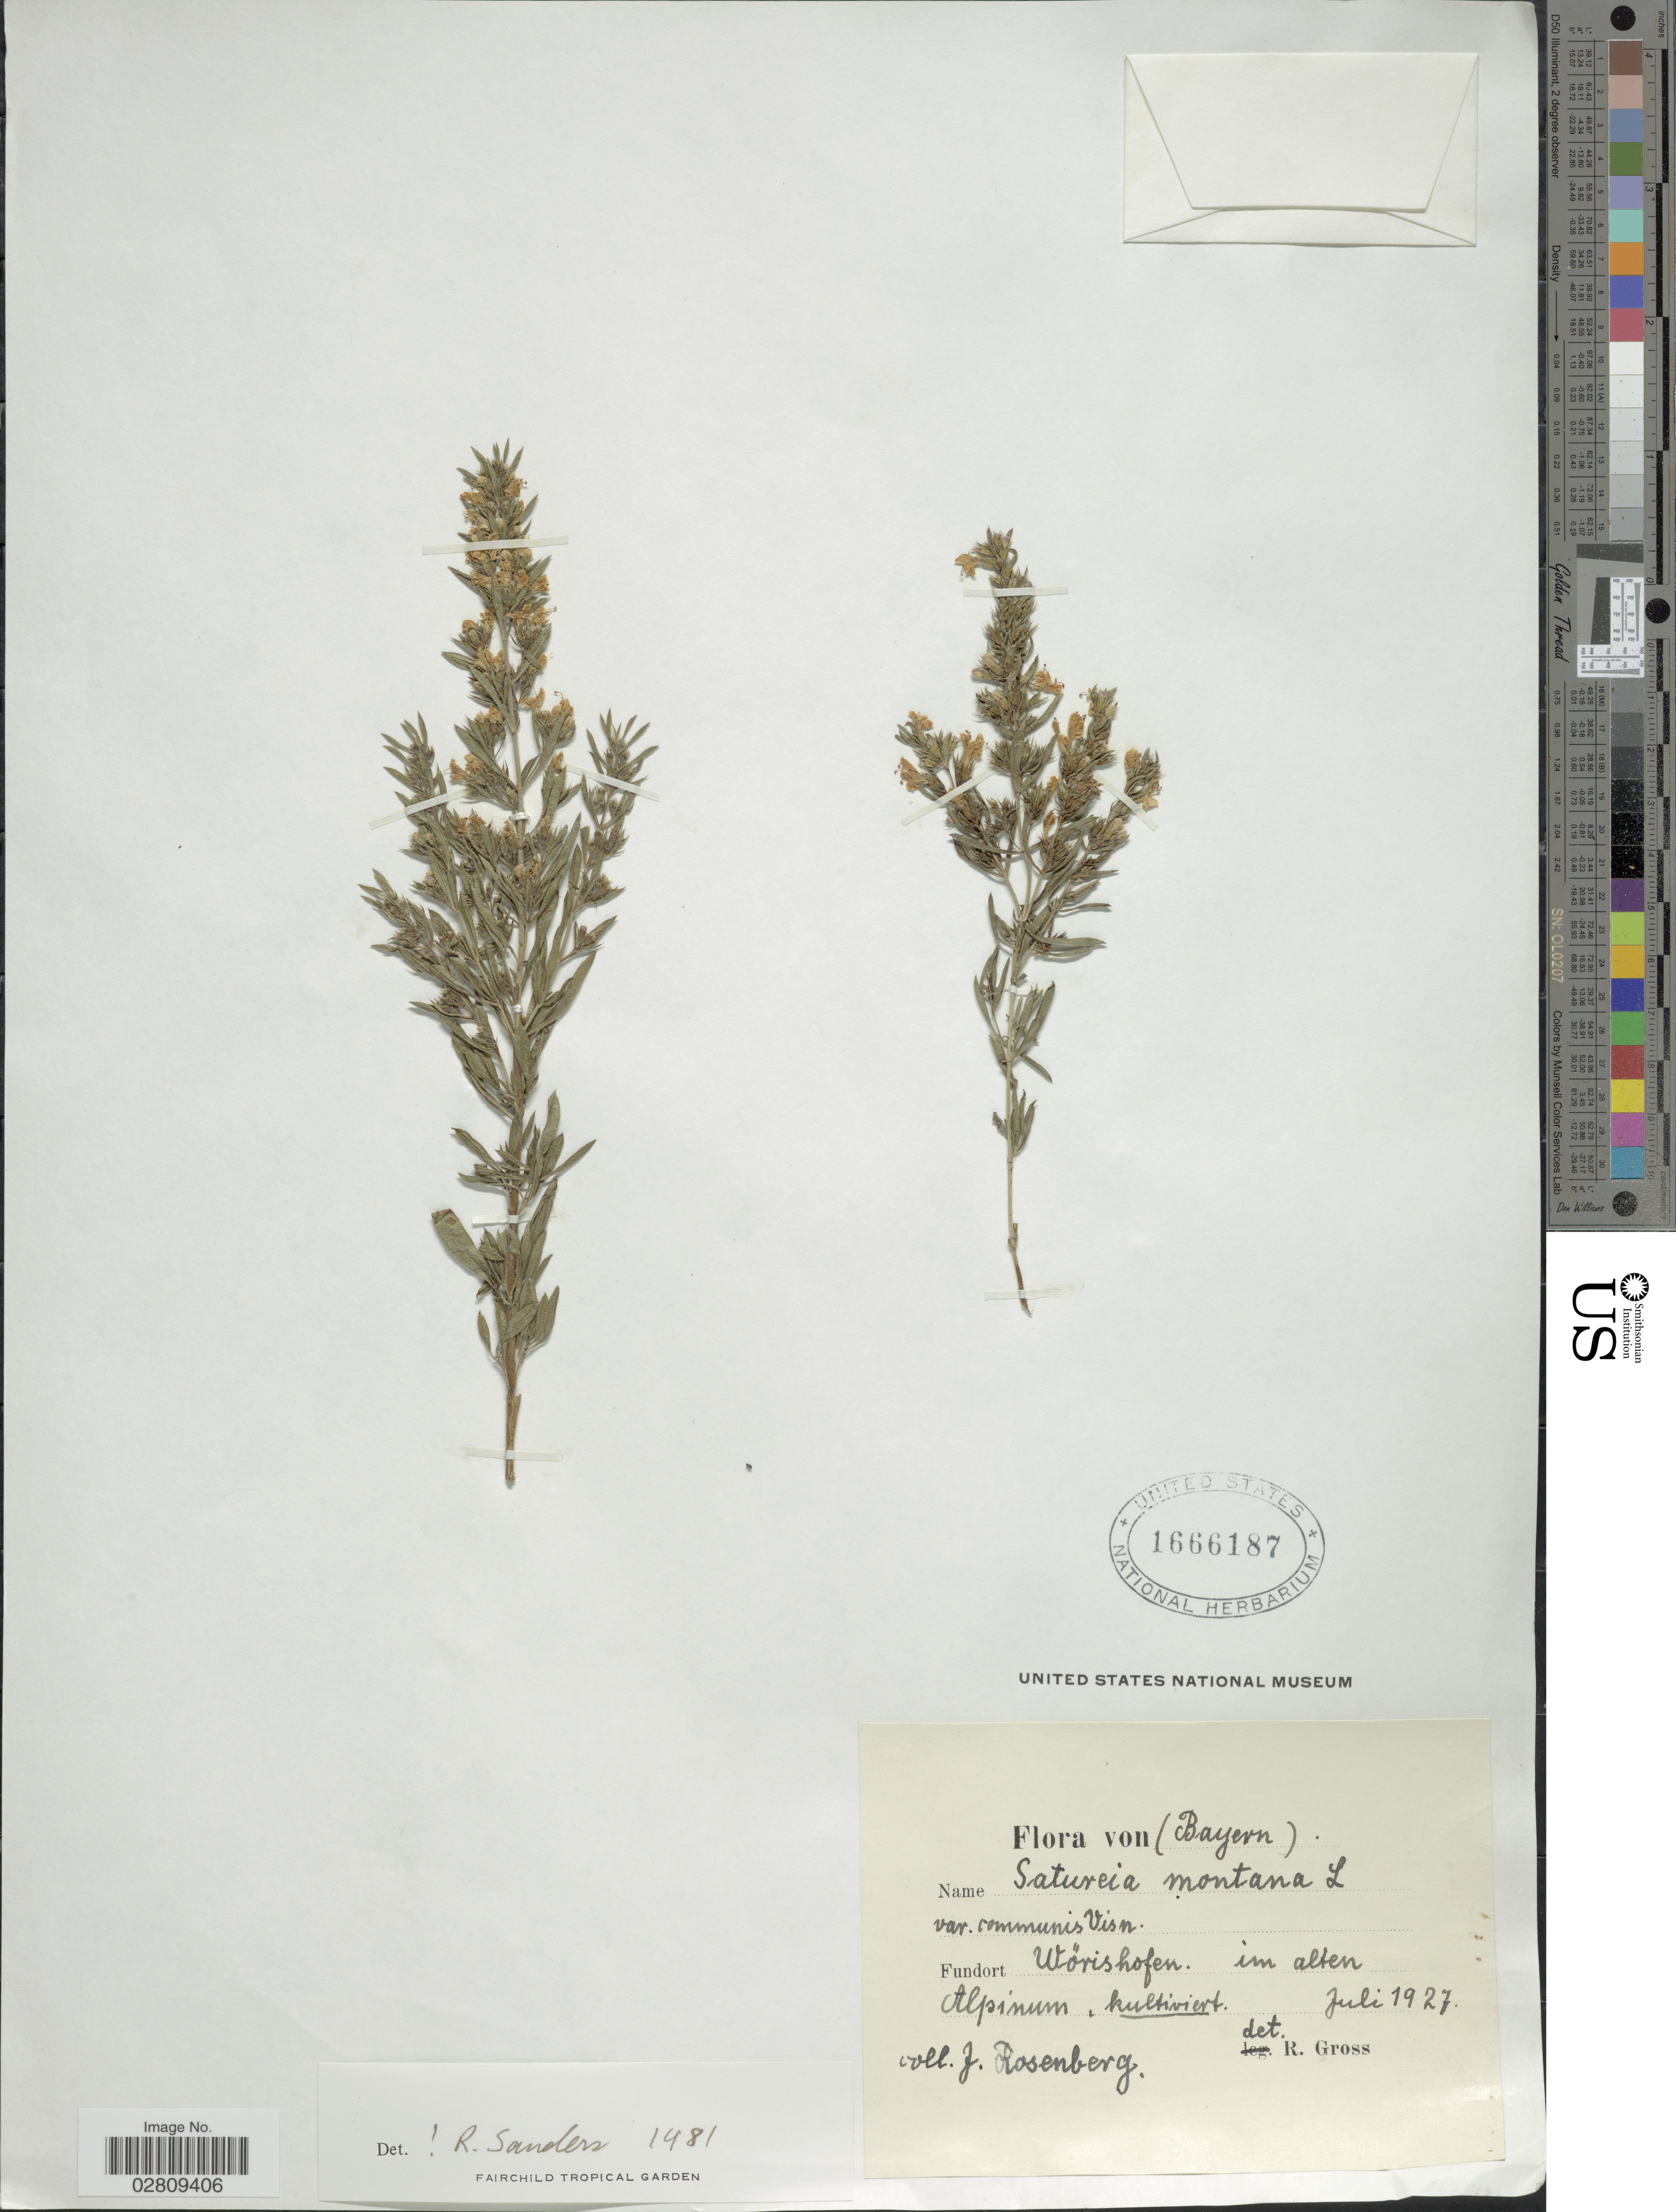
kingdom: Plantae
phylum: Tracheophyta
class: Magnoliopsida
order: Lamiales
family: Lamiaceae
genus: Satureja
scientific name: Satureja montana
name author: L.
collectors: J. Rosenberg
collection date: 1927-07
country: Germany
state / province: Bayern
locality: Wörishofen. im alten Alpinum.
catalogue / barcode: US 1666187